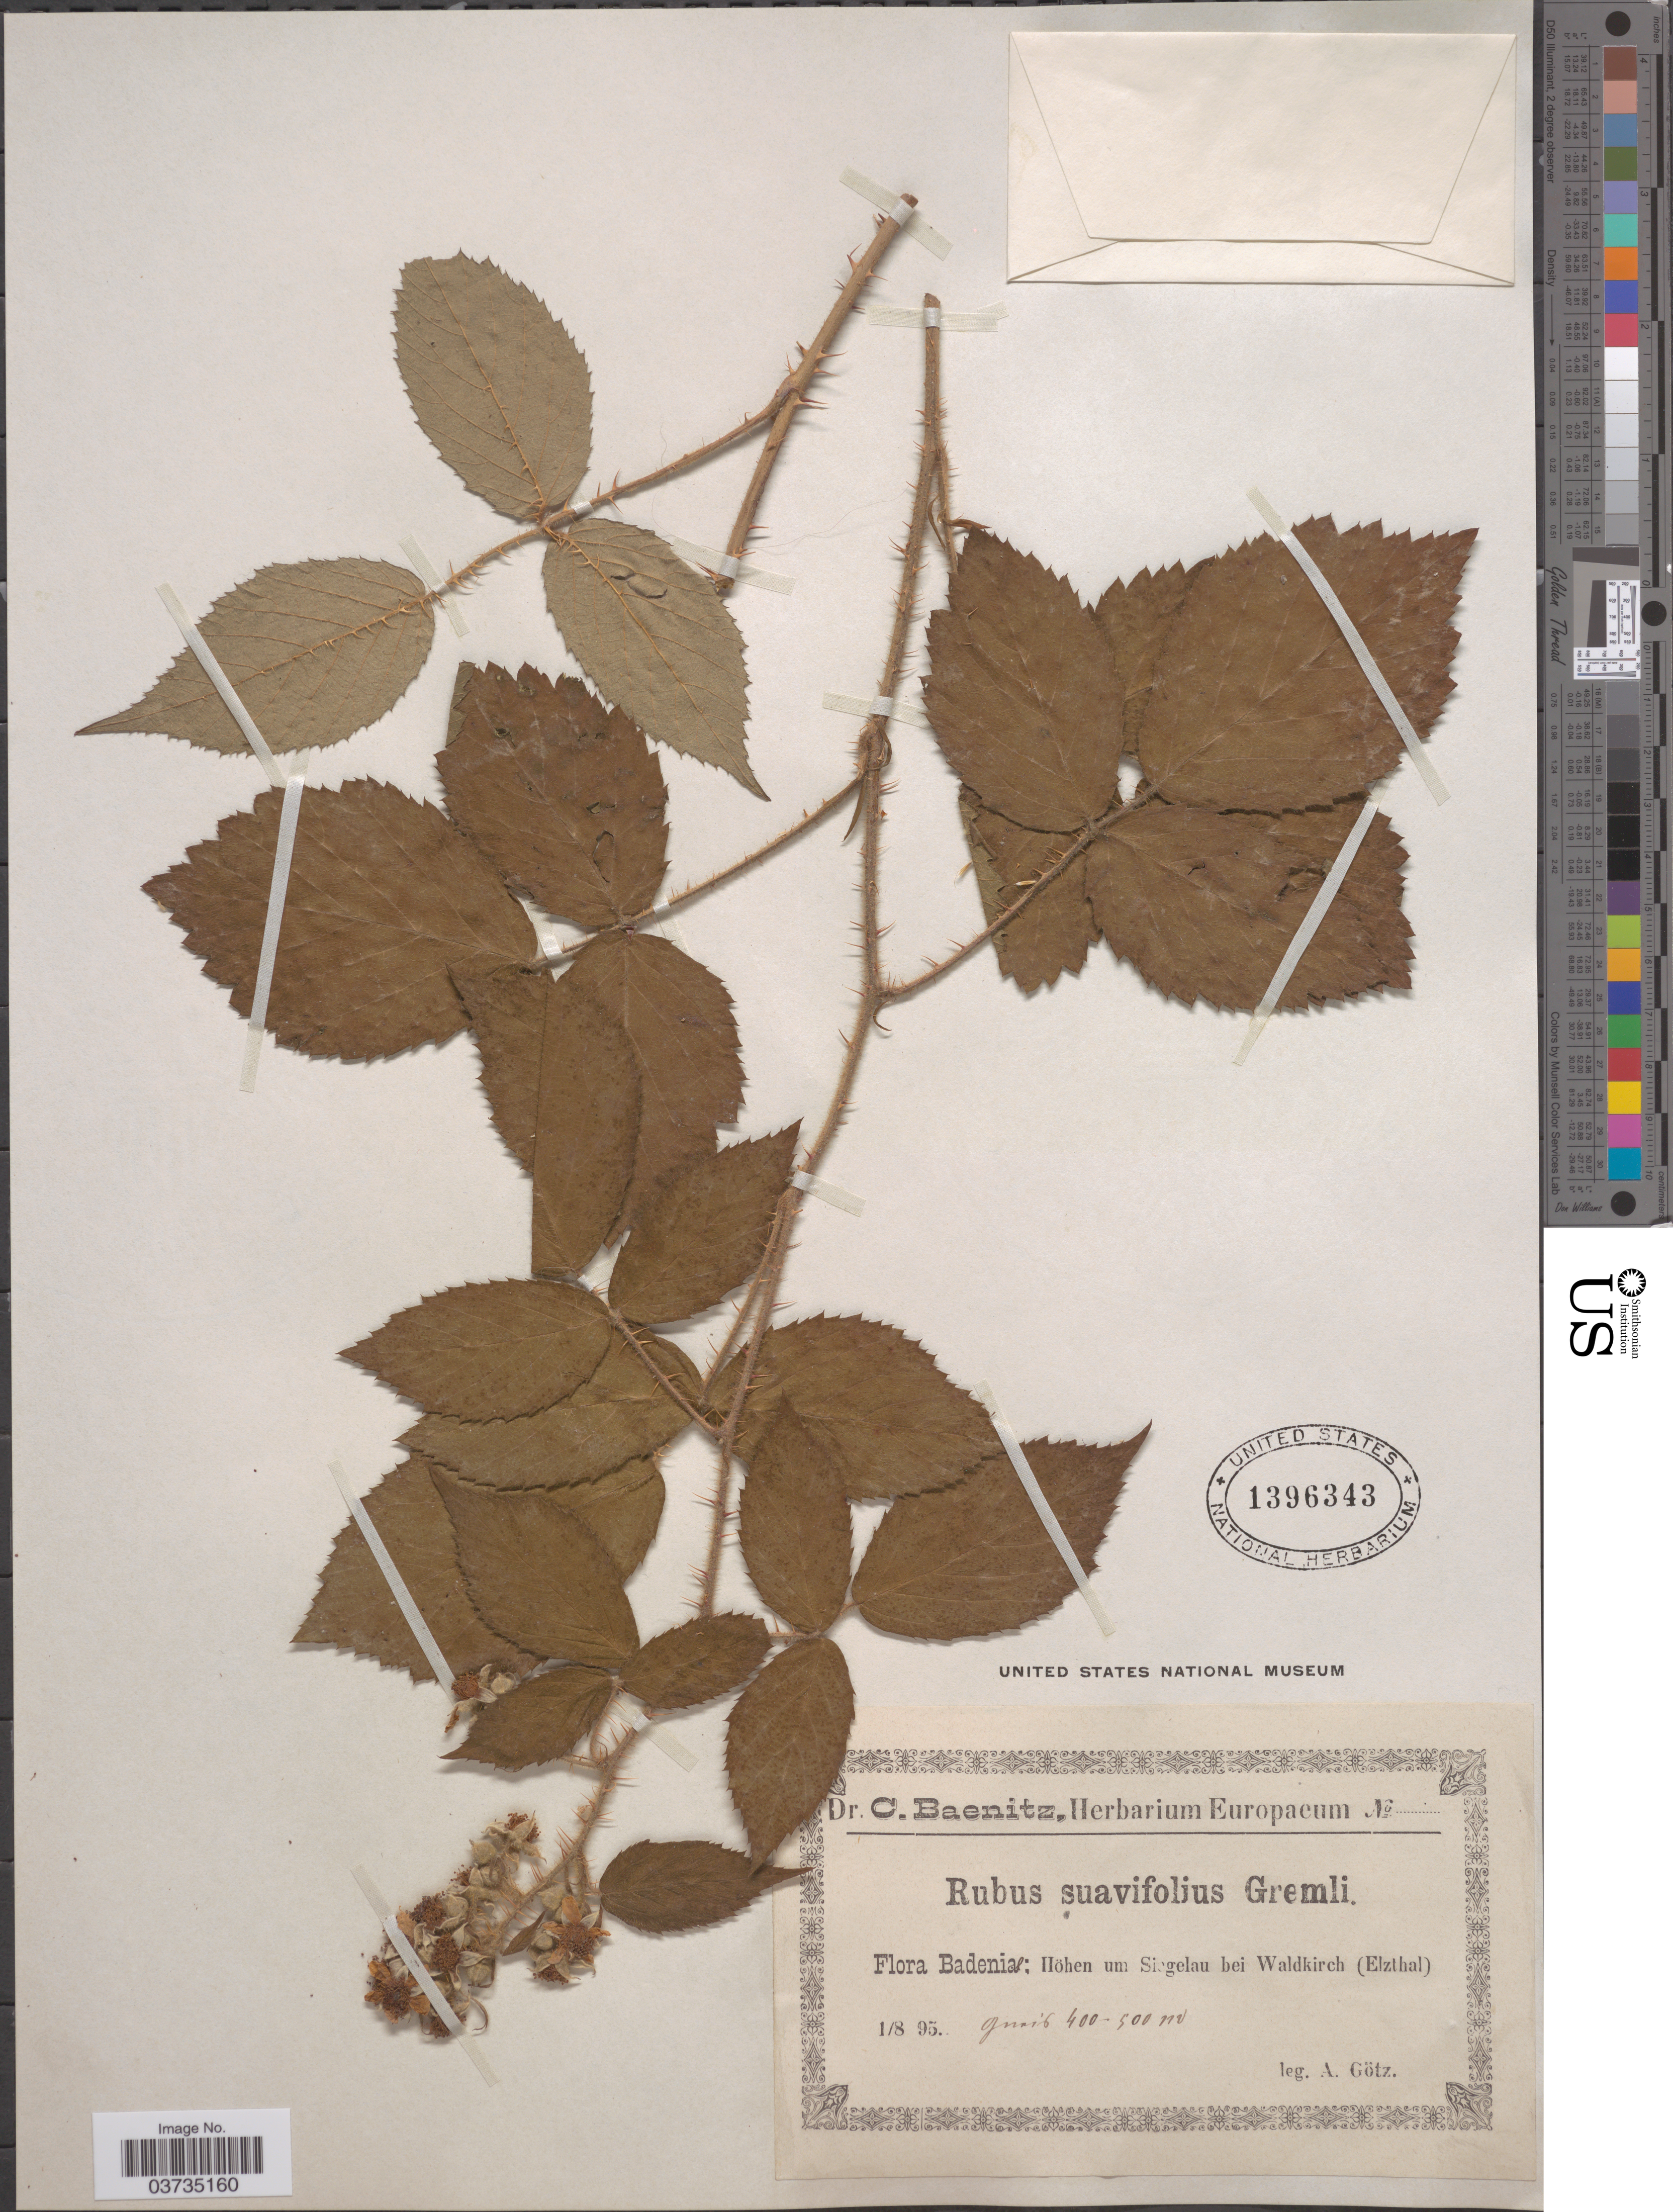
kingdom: Plantae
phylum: Tracheophyta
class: Magnoliopsida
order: Rosales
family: Rosaceae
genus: Rubus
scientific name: Rubus suavifolius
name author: Gremli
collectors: A. Götz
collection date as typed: Transcribed d/m/y: 1/8/95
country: Germany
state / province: Baden-Württemberg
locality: Badeniae: Höhen um Siegelau bei Waldkirch (Elzthal).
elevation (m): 400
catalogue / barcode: US 1396343